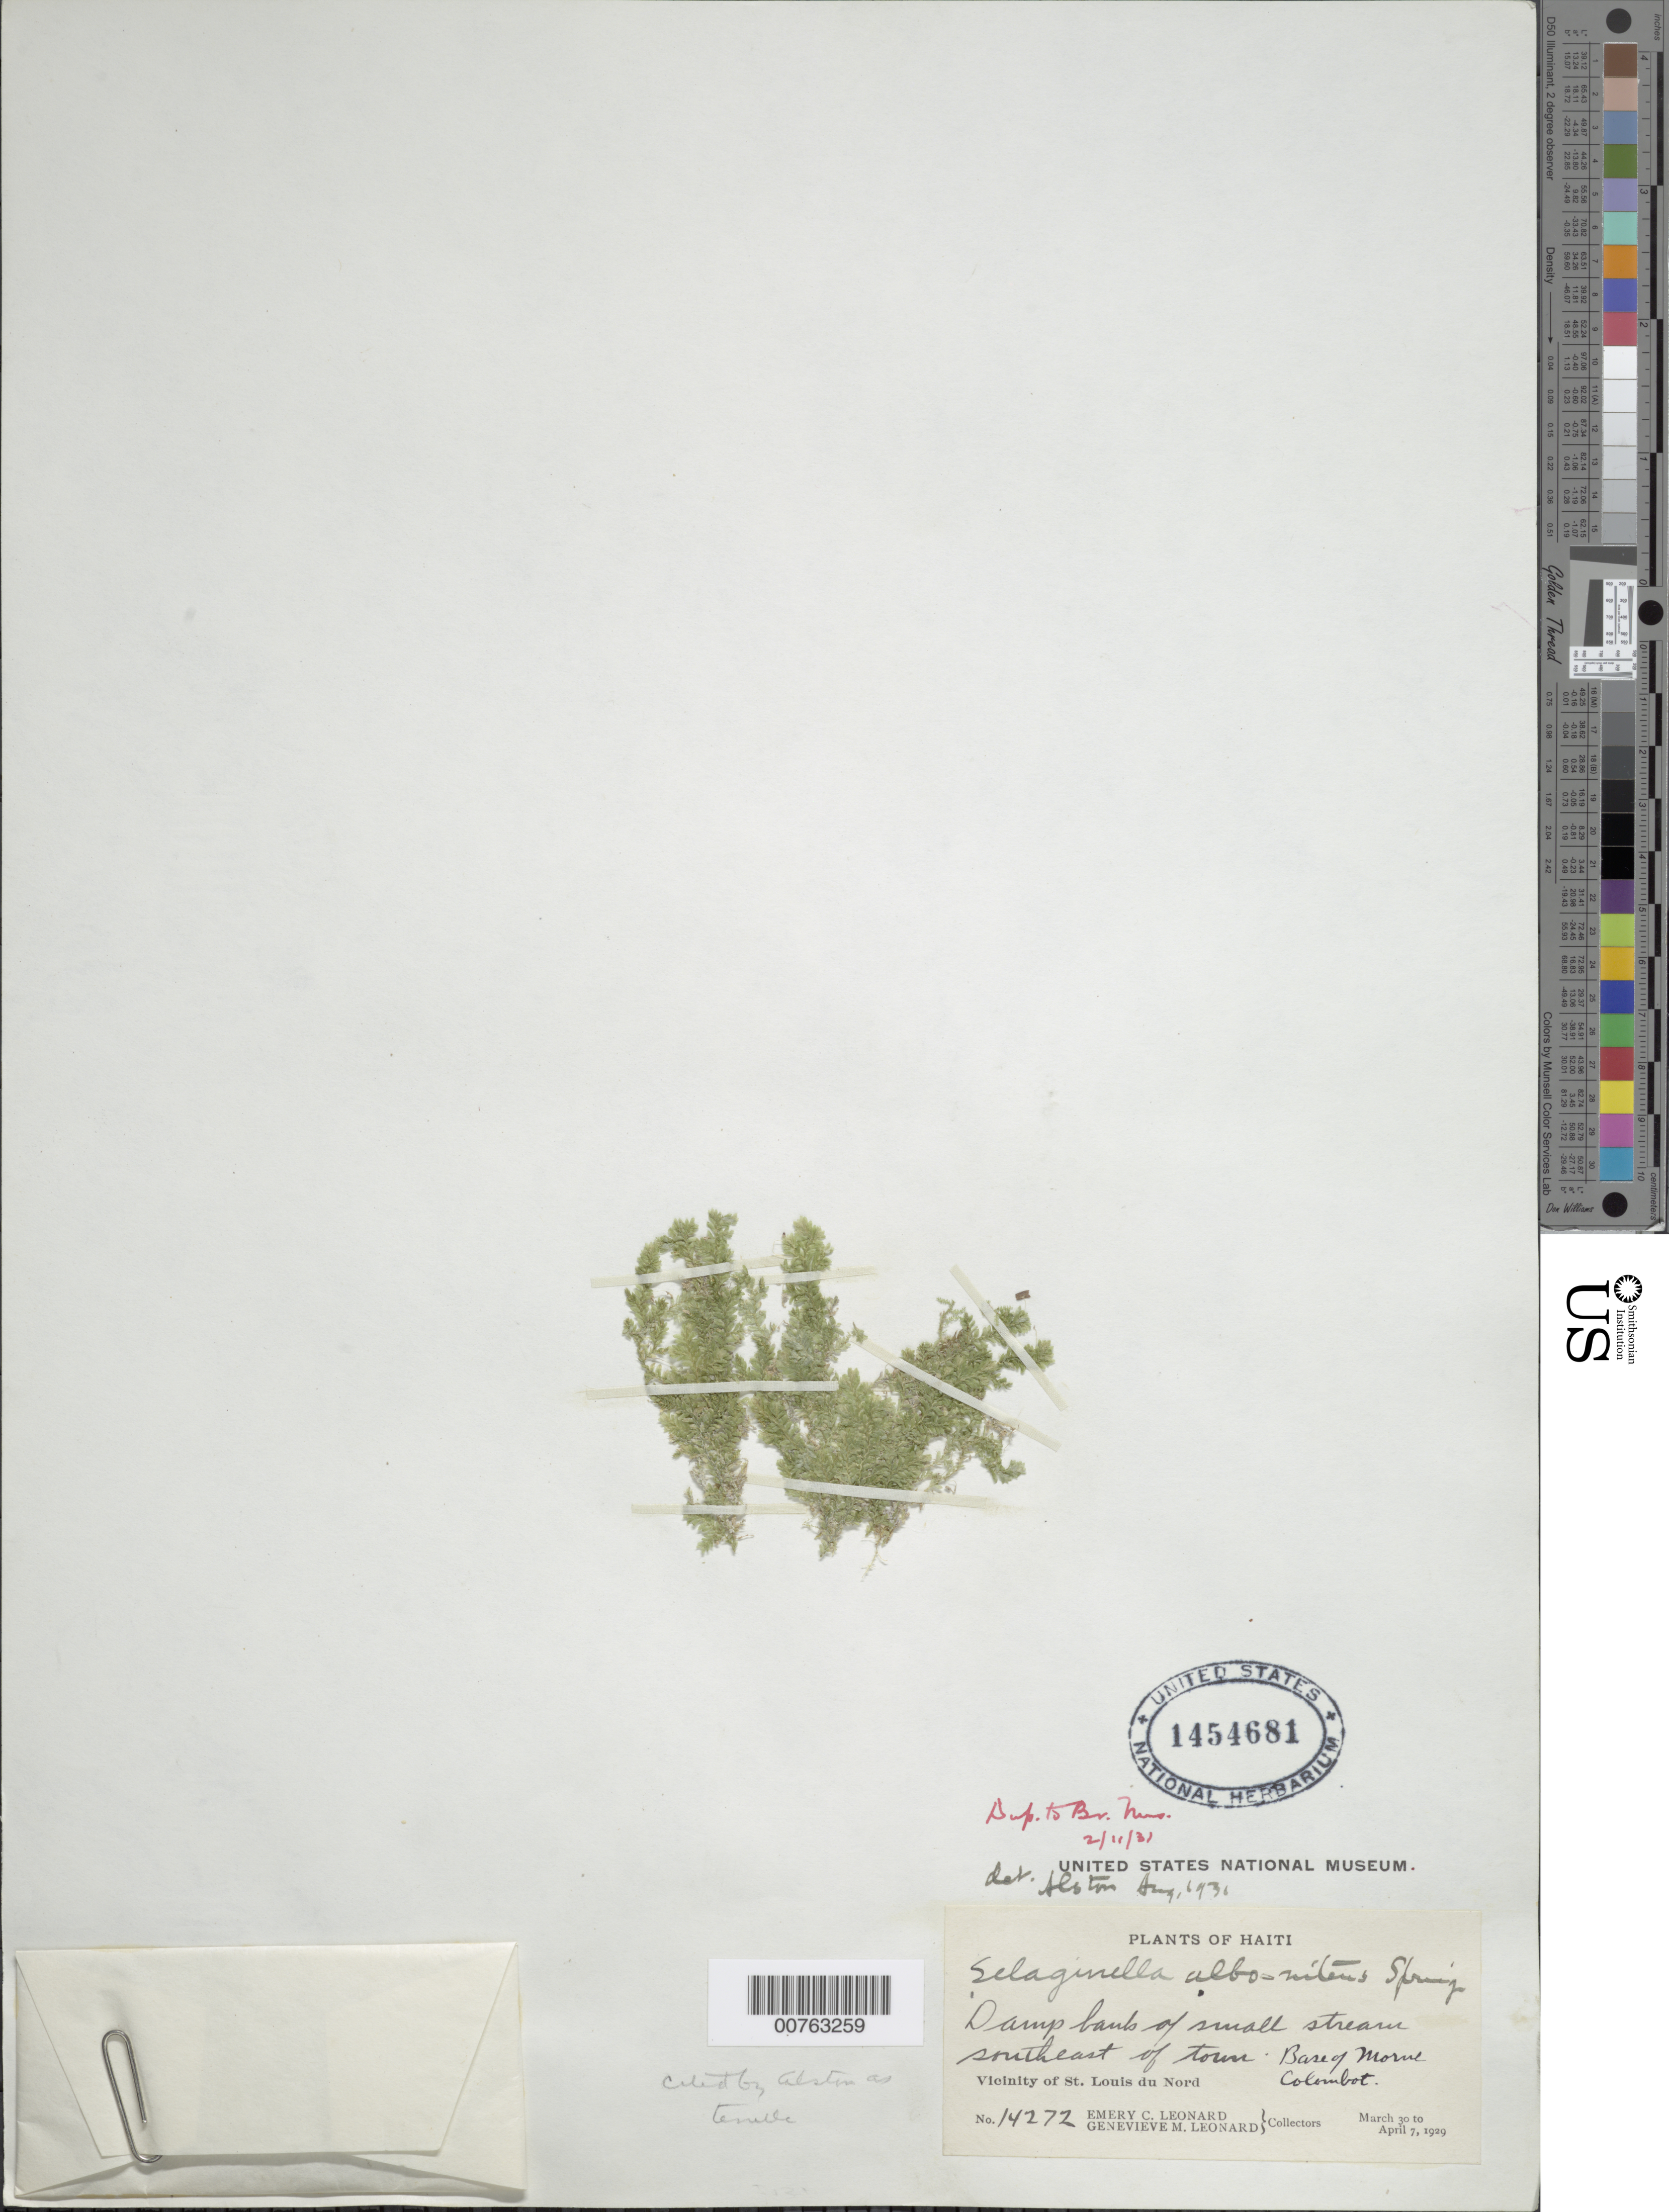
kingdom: Plantae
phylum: Tracheophyta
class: Lycopodiopsida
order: Selaginellales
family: Selaginellaceae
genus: Selaginella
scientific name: Selaginella tenella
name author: (P. Beauv.) Spring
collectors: E. C. Leonard & G. M. Leonard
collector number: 14272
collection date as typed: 30 Mar 1929 07 Apr 1929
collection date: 1929-03-30/1929-04-07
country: Haiti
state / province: Nord-Óuest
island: Hispaniola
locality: Vicinity of St. Louis du Nord. SE of town, base of Morne Colombot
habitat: Damp banks of small stream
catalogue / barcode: US 1454681